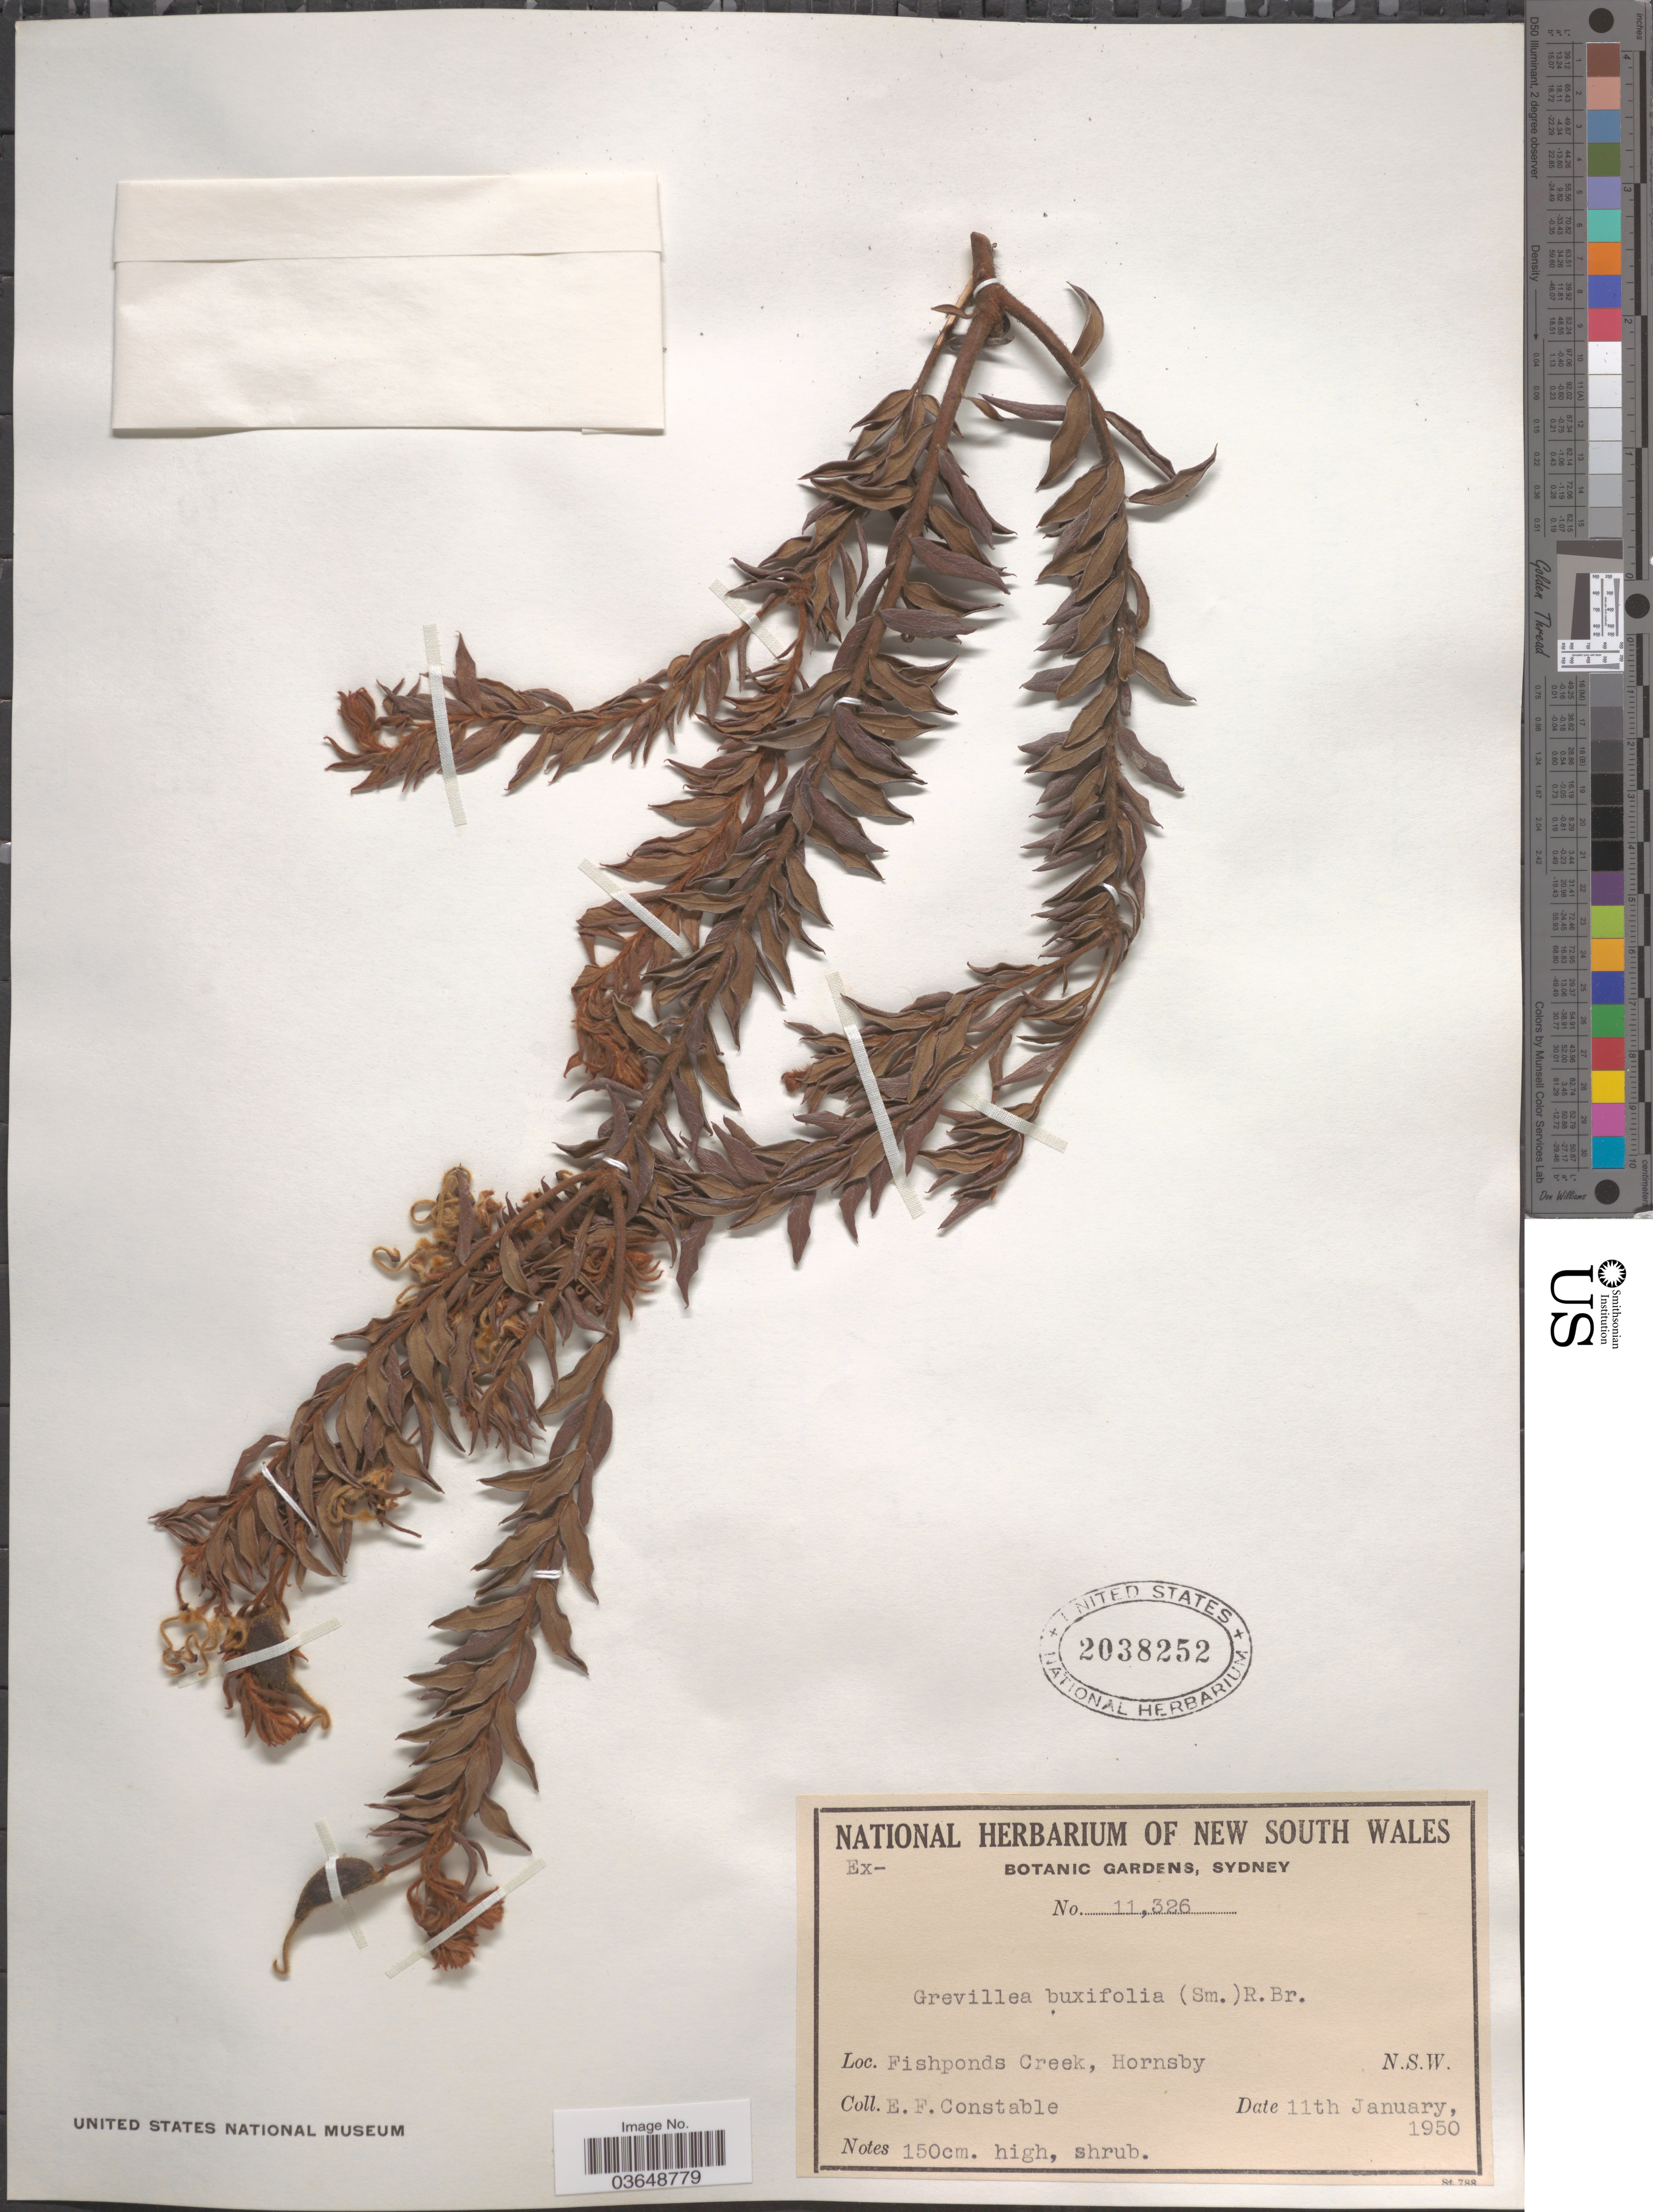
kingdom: Plantae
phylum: Tracheophyta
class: Magnoliopsida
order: Proteales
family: Proteaceae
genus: Grevillea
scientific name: Grevillea buxifolia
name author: R. Br.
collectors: E. F. Constable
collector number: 11326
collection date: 1950-01-11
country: Australia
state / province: New South Wales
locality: Fishponds Creek, Hornsby.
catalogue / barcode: US 2038252